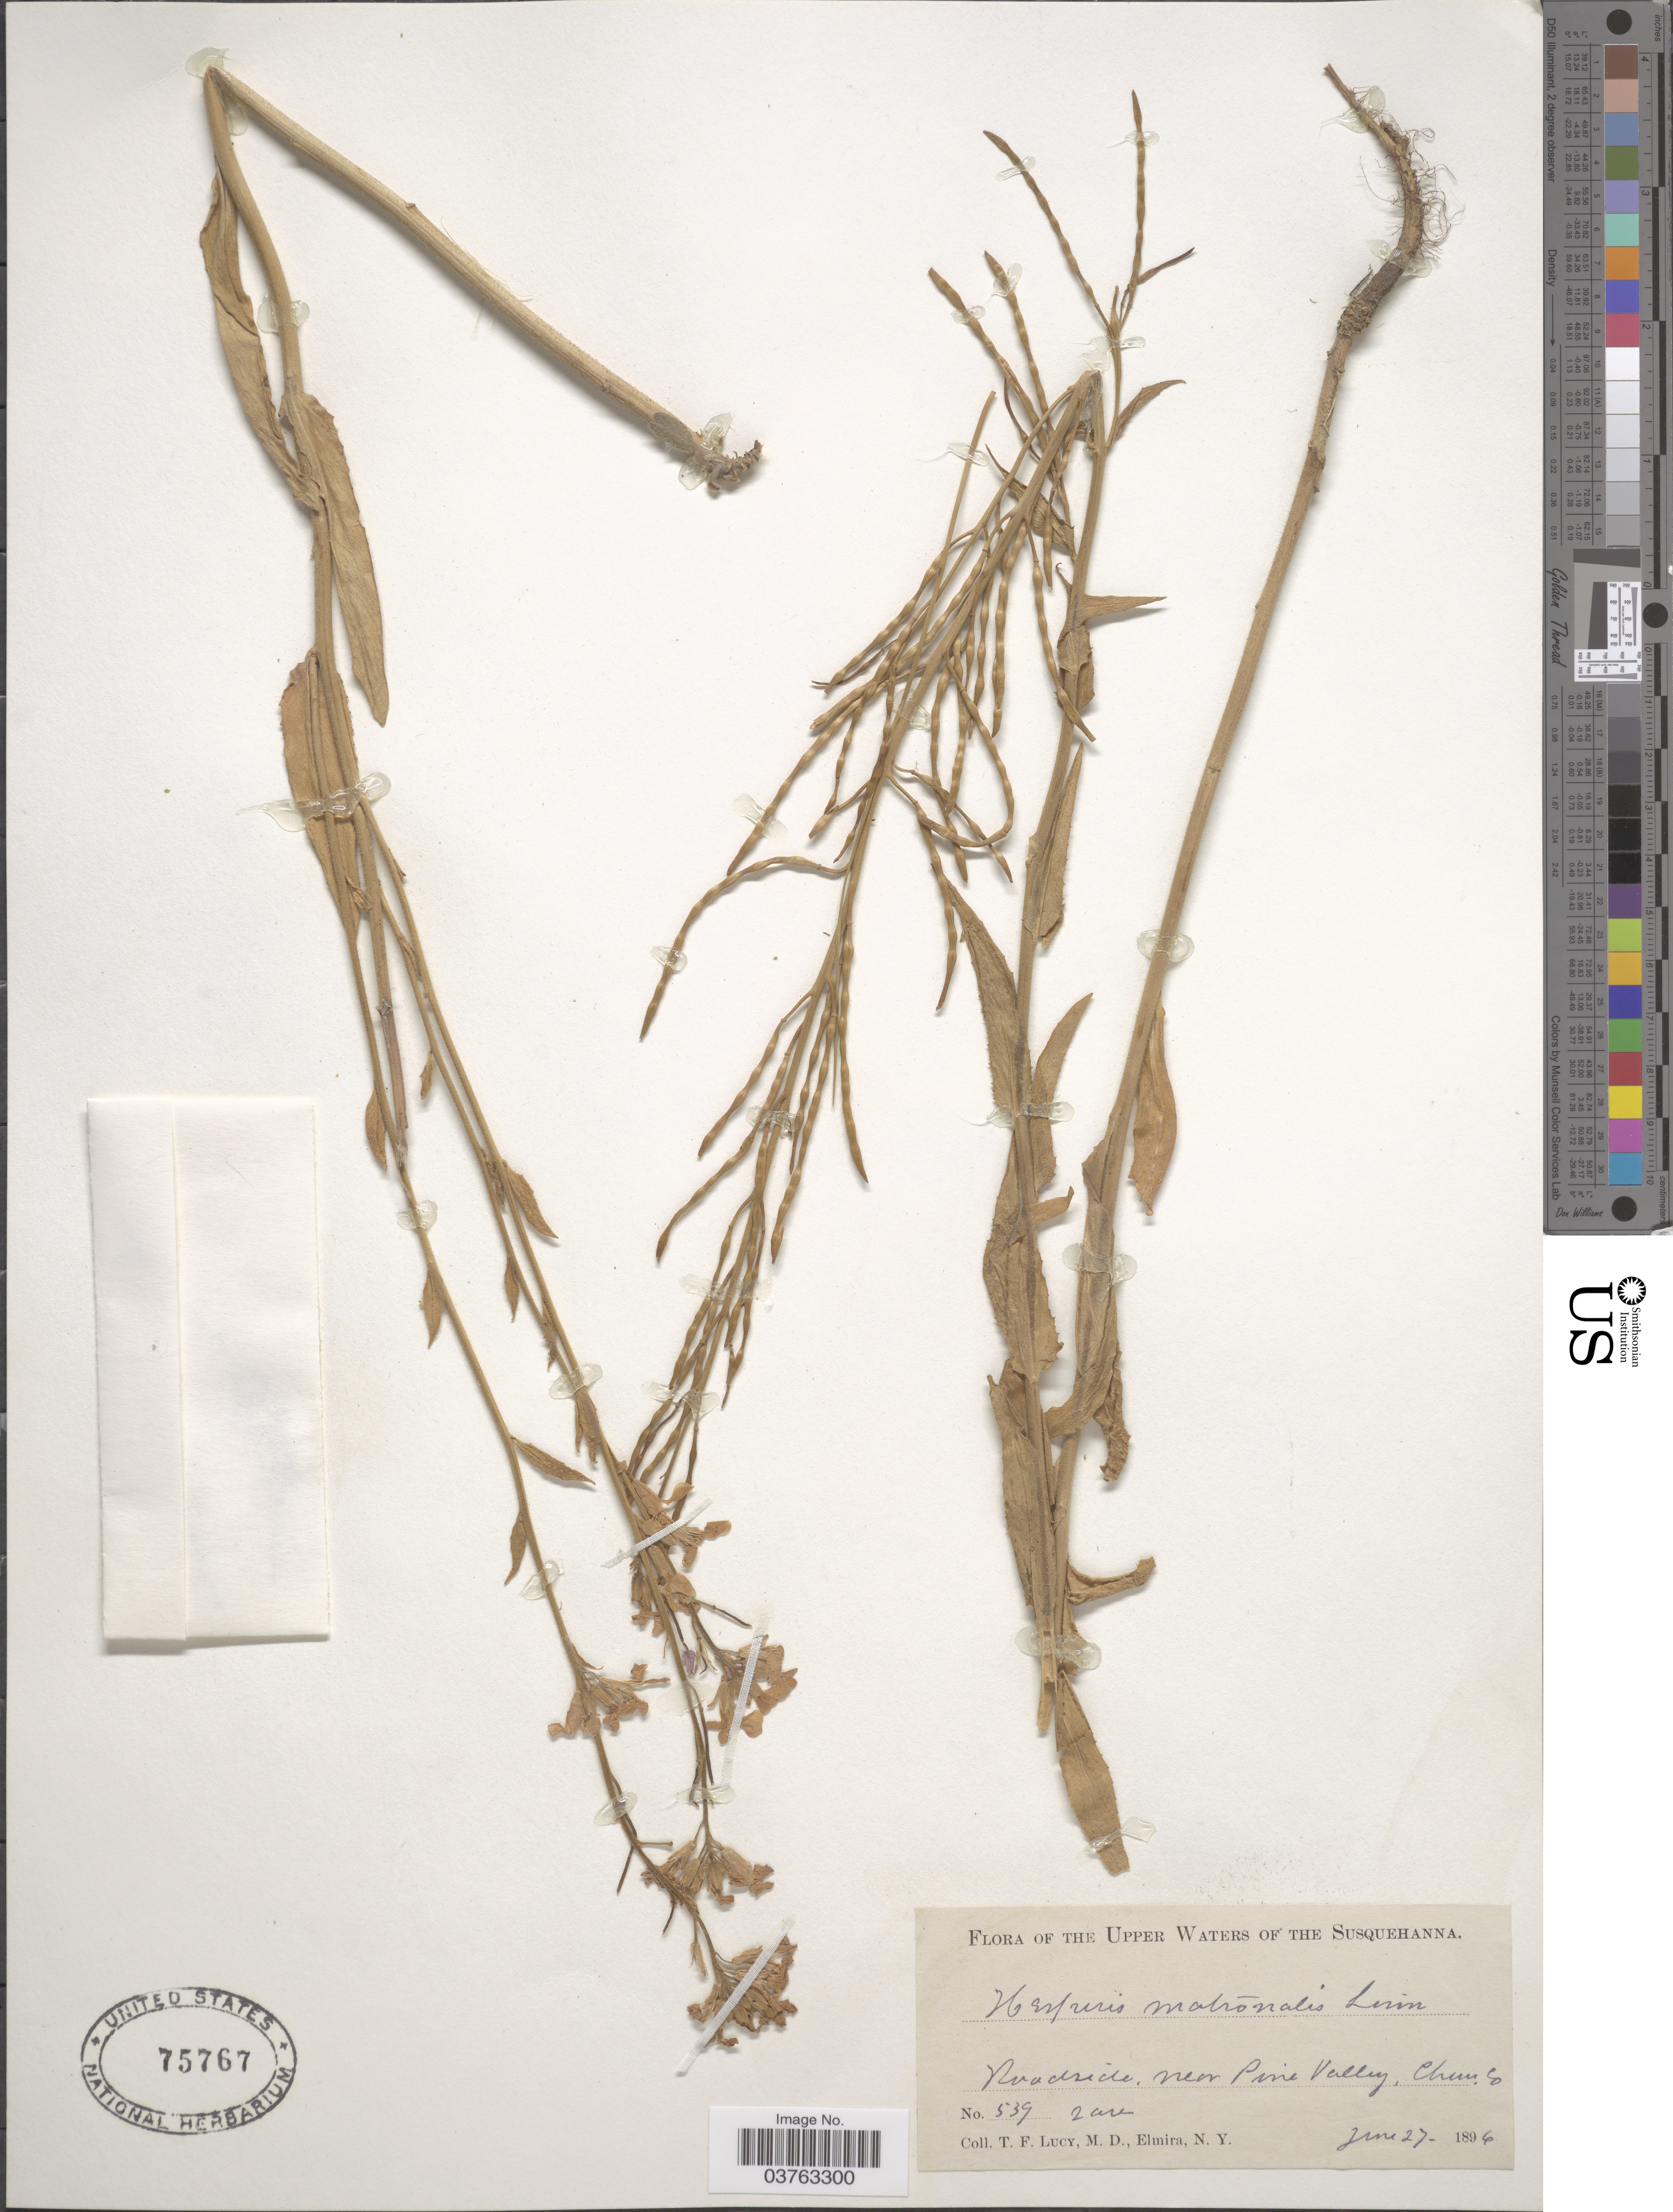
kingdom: Plantae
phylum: Tracheophyta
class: Magnoliopsida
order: Brassicales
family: Brassicaceae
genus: Hesperis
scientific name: Hesperis matronalis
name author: L.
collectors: T. Lucy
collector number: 539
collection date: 1896-06-27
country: United States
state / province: New York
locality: The Upper Waters of the Susquehanna. Roadside, near Pine Valley, Chem Co.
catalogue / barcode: US 75767